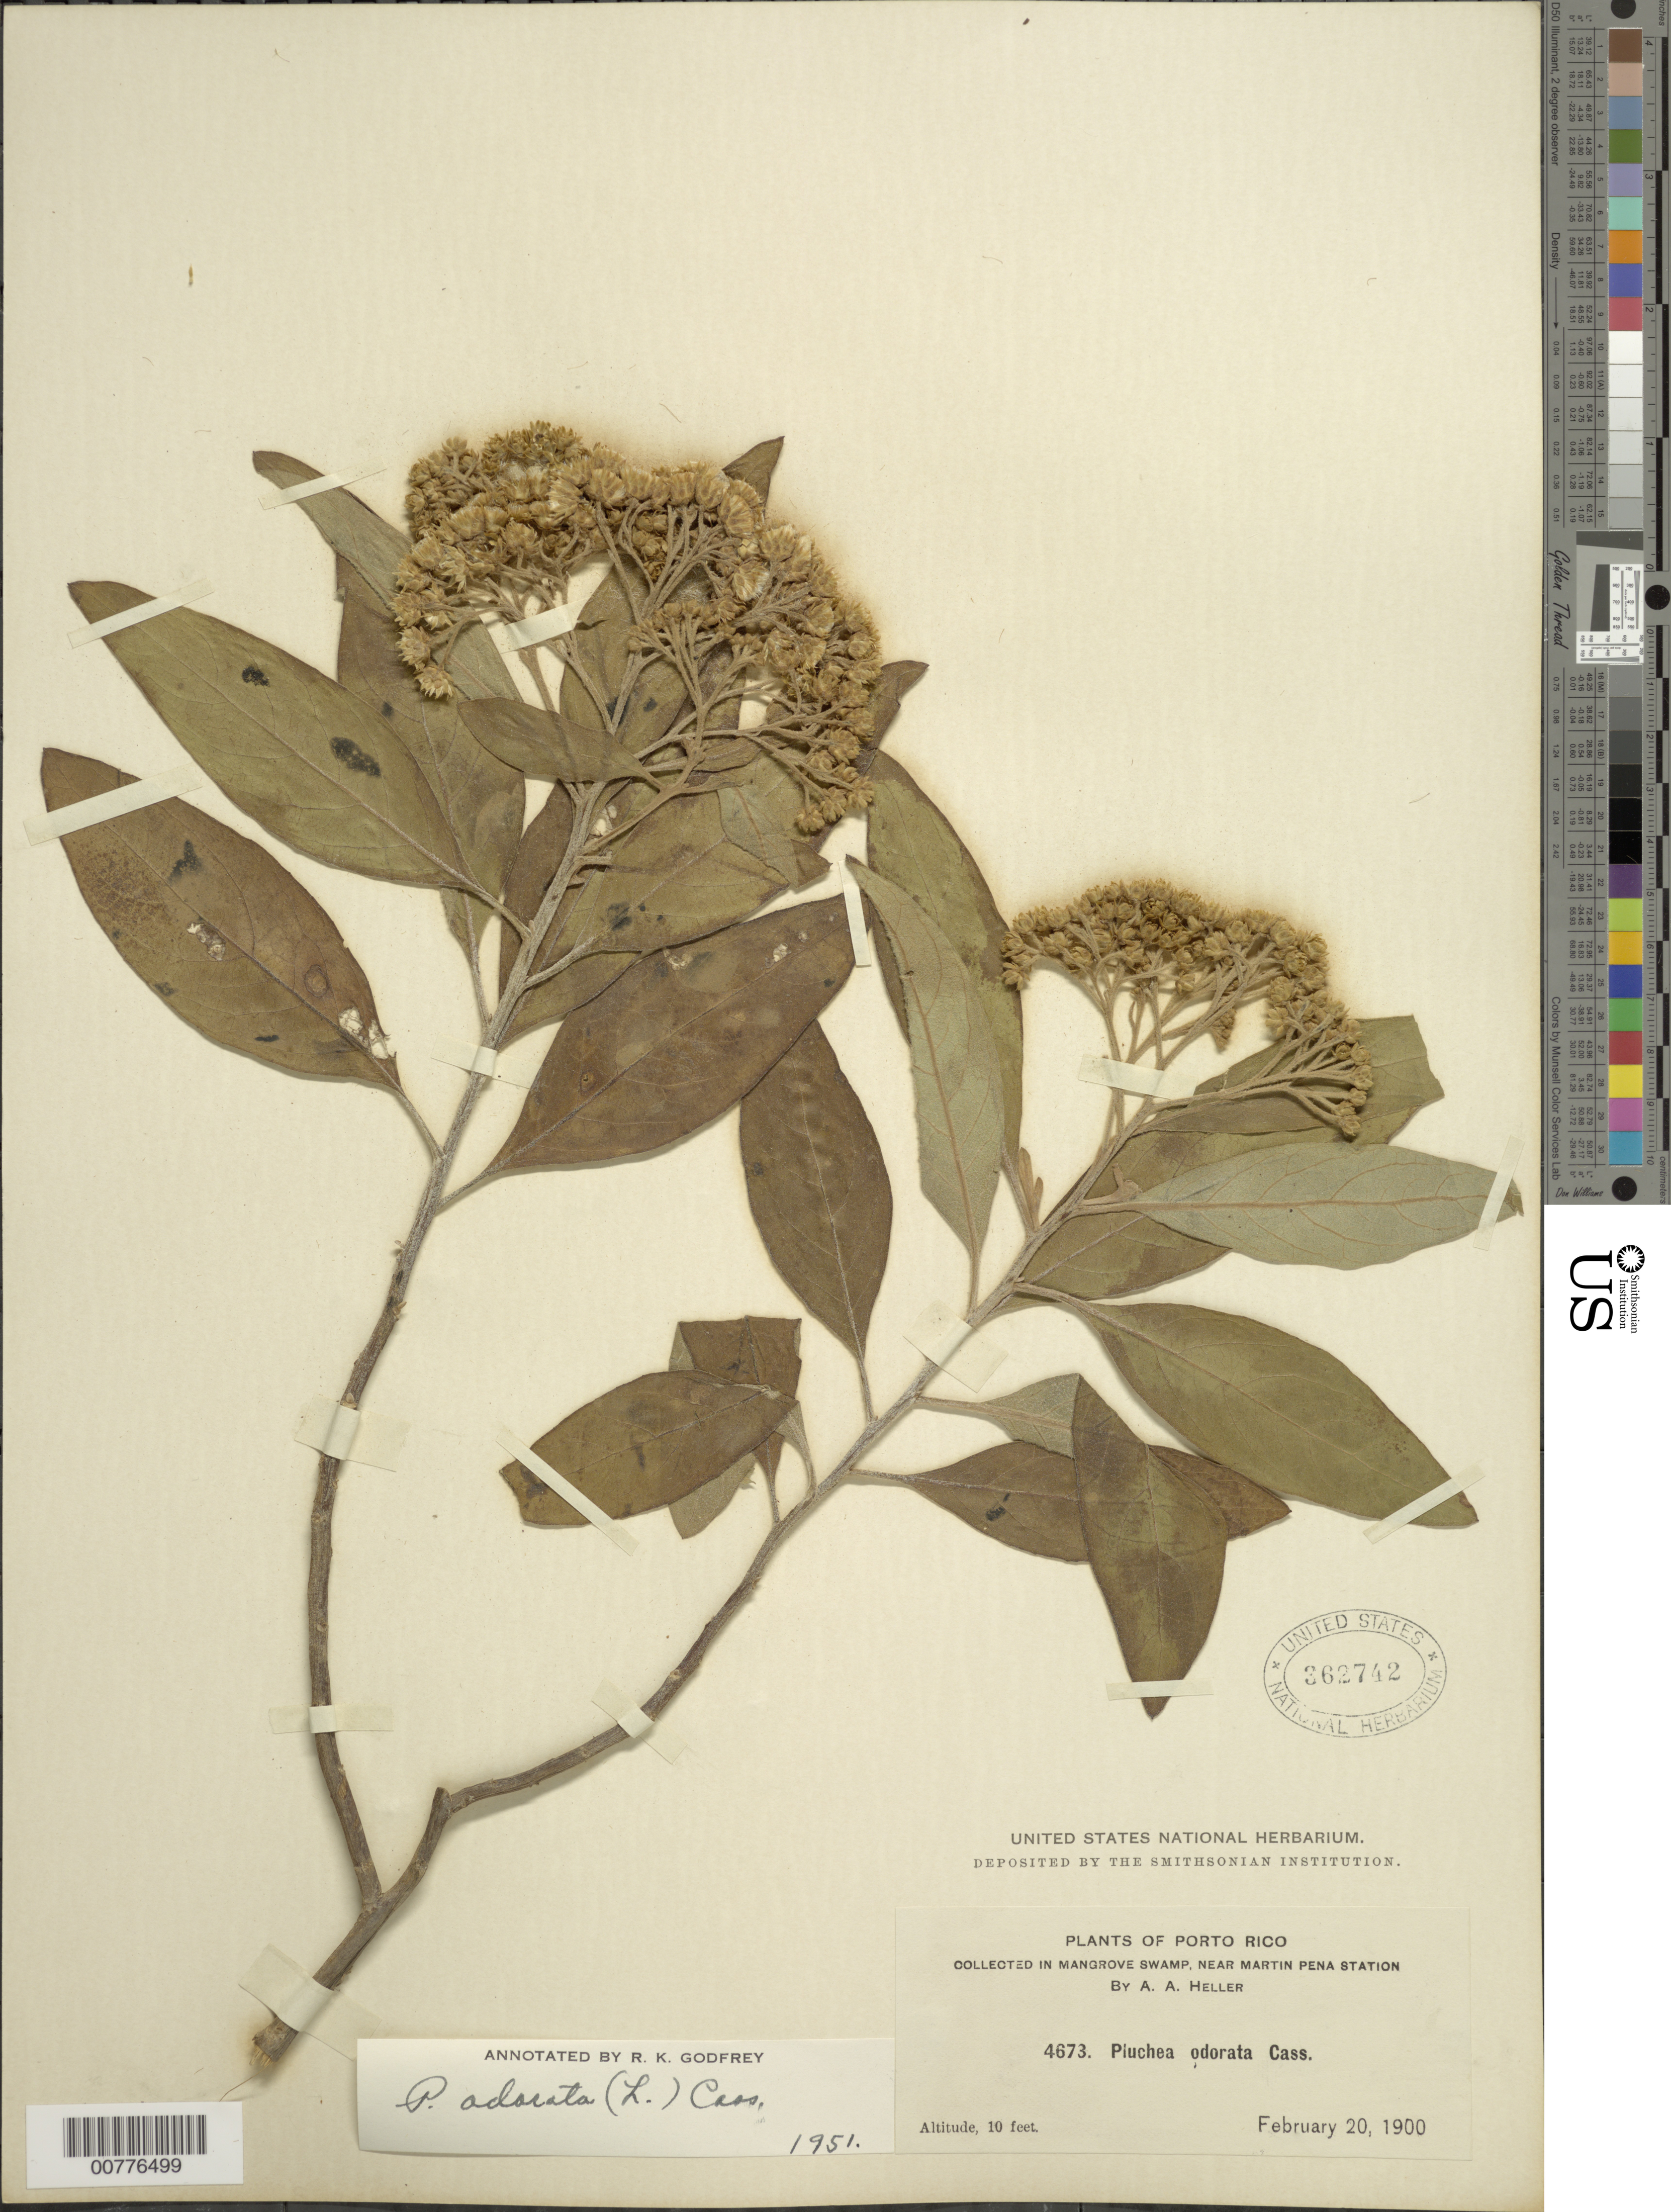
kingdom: Plantae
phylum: Tracheophyta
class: Magnoliopsida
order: Asterales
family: Asteraceae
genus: Pluchea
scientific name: Pluchea carolinensis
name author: (Jacq.) D. Don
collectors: A. A. Heller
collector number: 4673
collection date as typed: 20 Feb 1900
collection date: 1900-02-20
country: Puerto Rico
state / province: San Juan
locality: Mangrove Swamp, near Martin Peña Station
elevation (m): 3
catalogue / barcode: US 362742